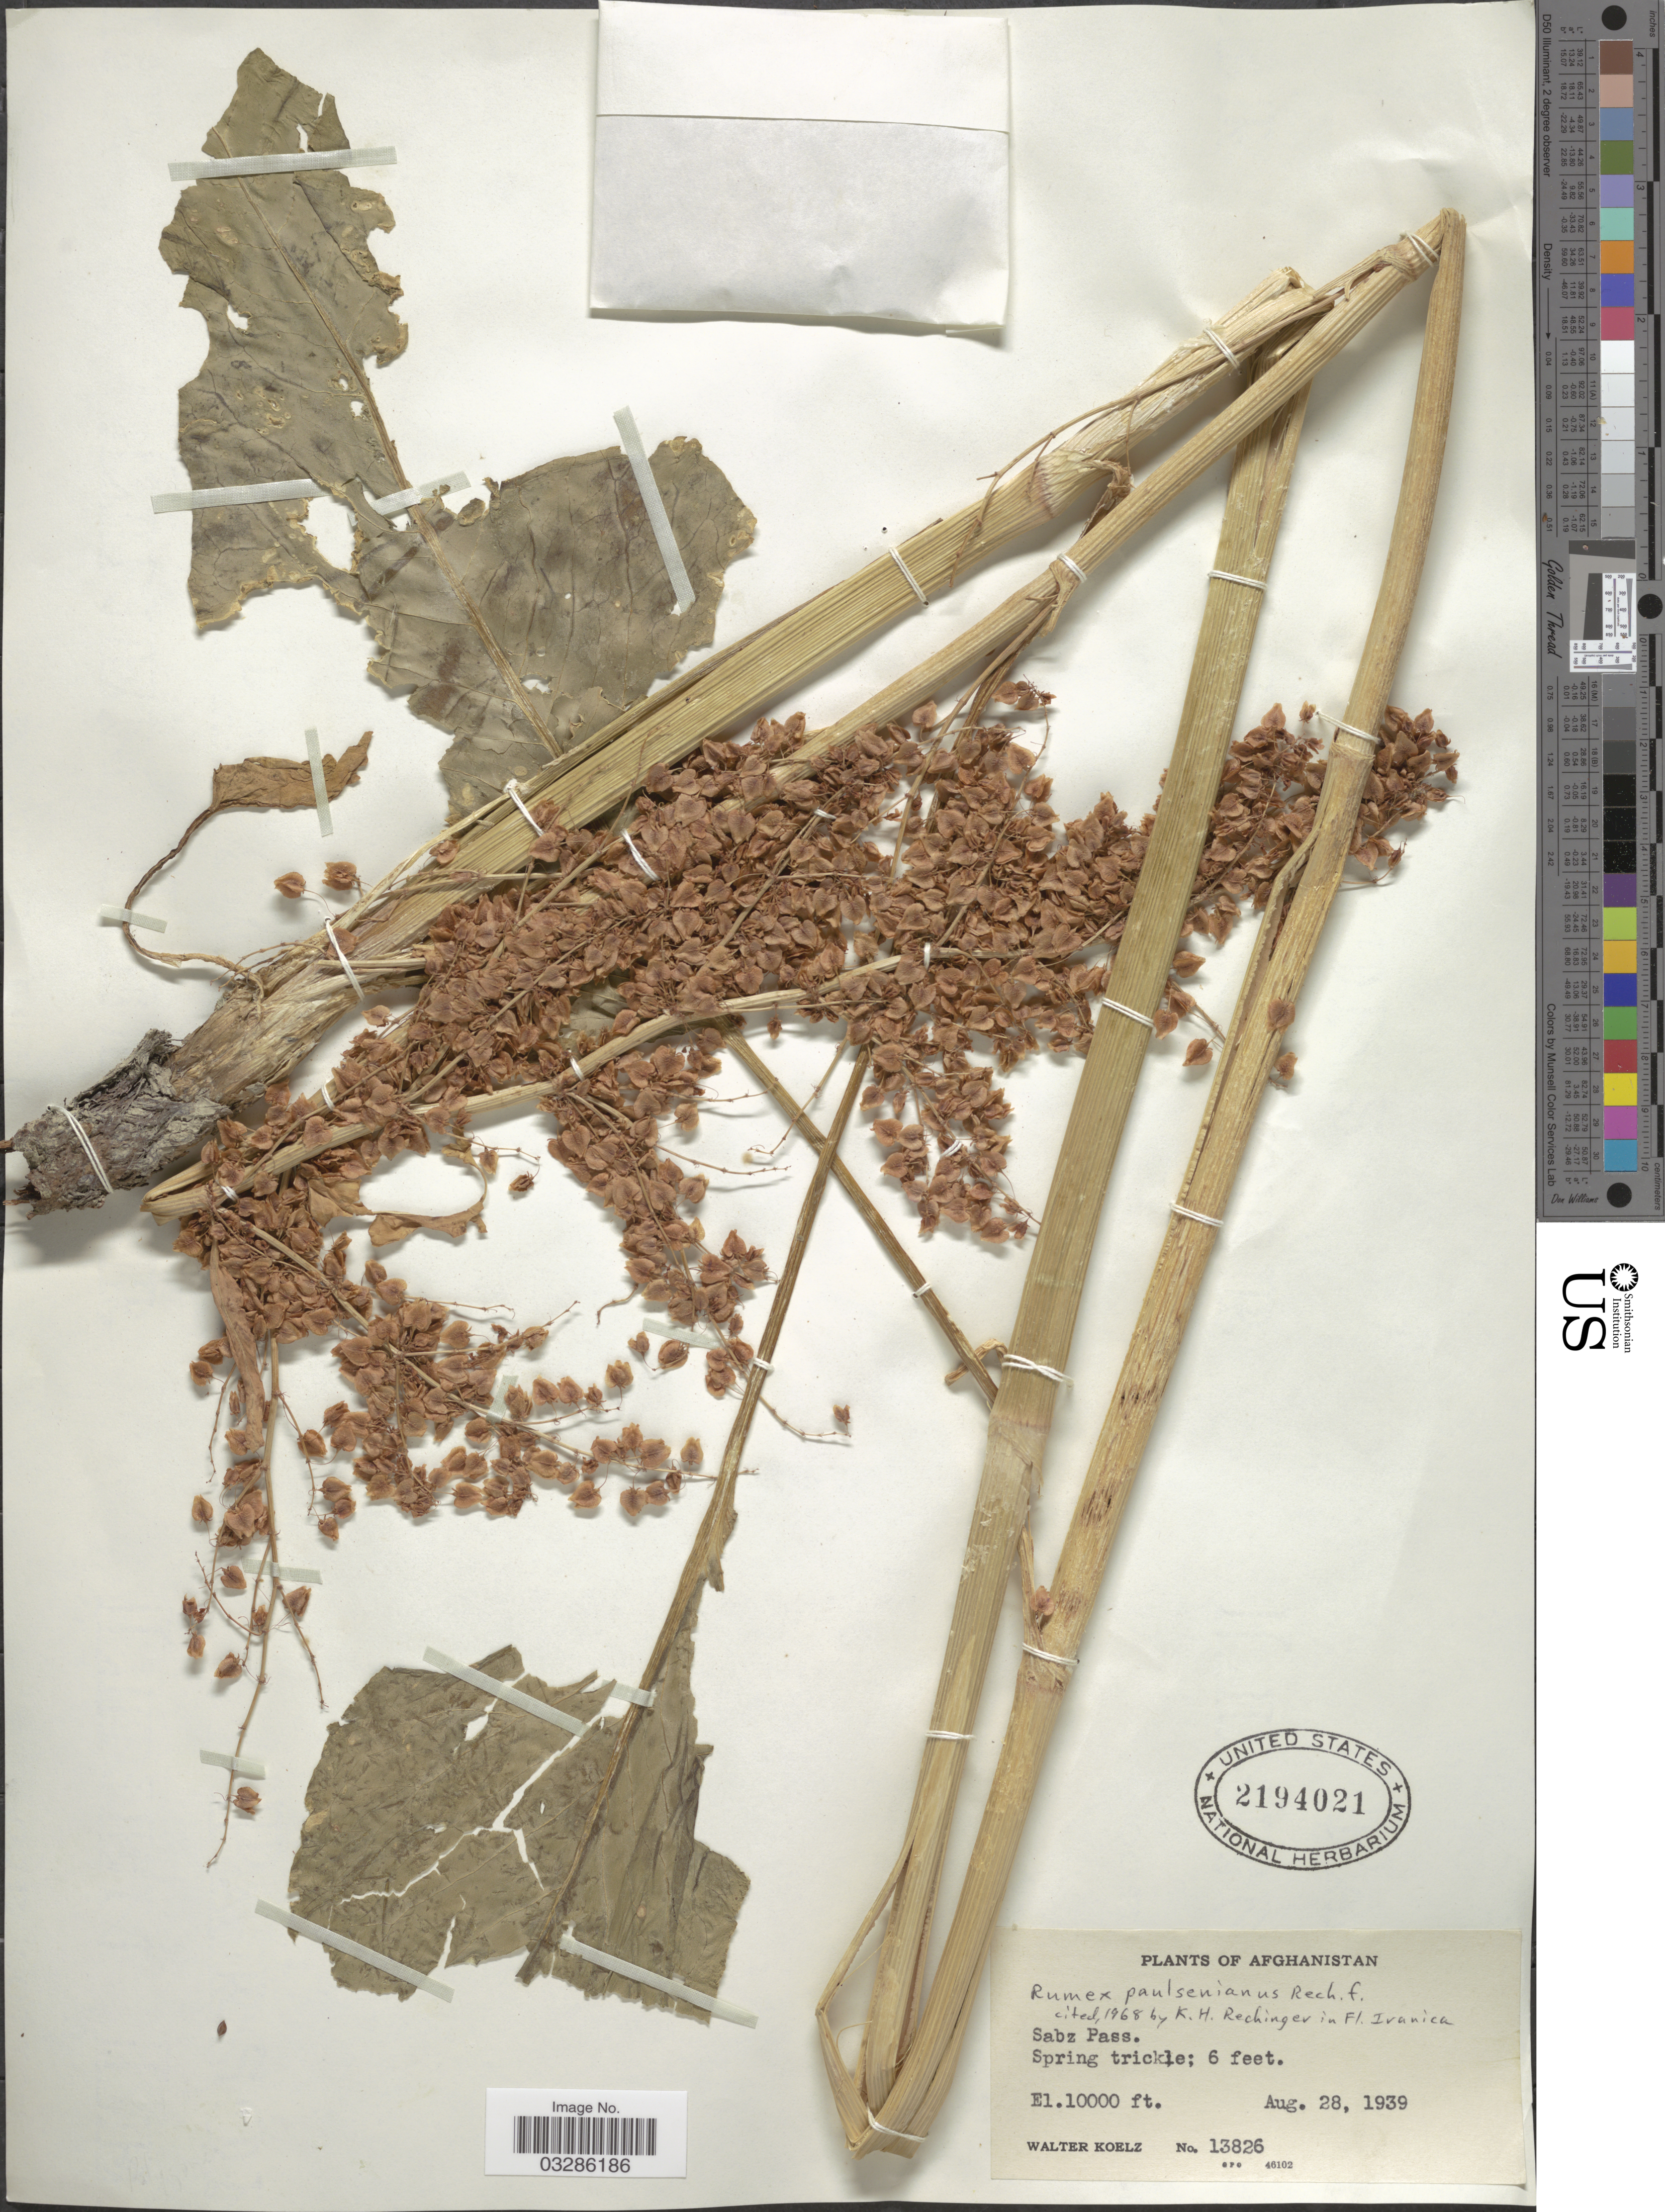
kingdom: Plantae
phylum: Tracheophyta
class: Magnoliopsida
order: Caryophyllales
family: Polygonaceae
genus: Rumex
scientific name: Rumex paulsenianus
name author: Rech. f.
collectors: W. N. Koelz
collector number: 13826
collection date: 1939-08-28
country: Afghanistan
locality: Sabz Pass.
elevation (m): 3048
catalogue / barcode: US 2194021